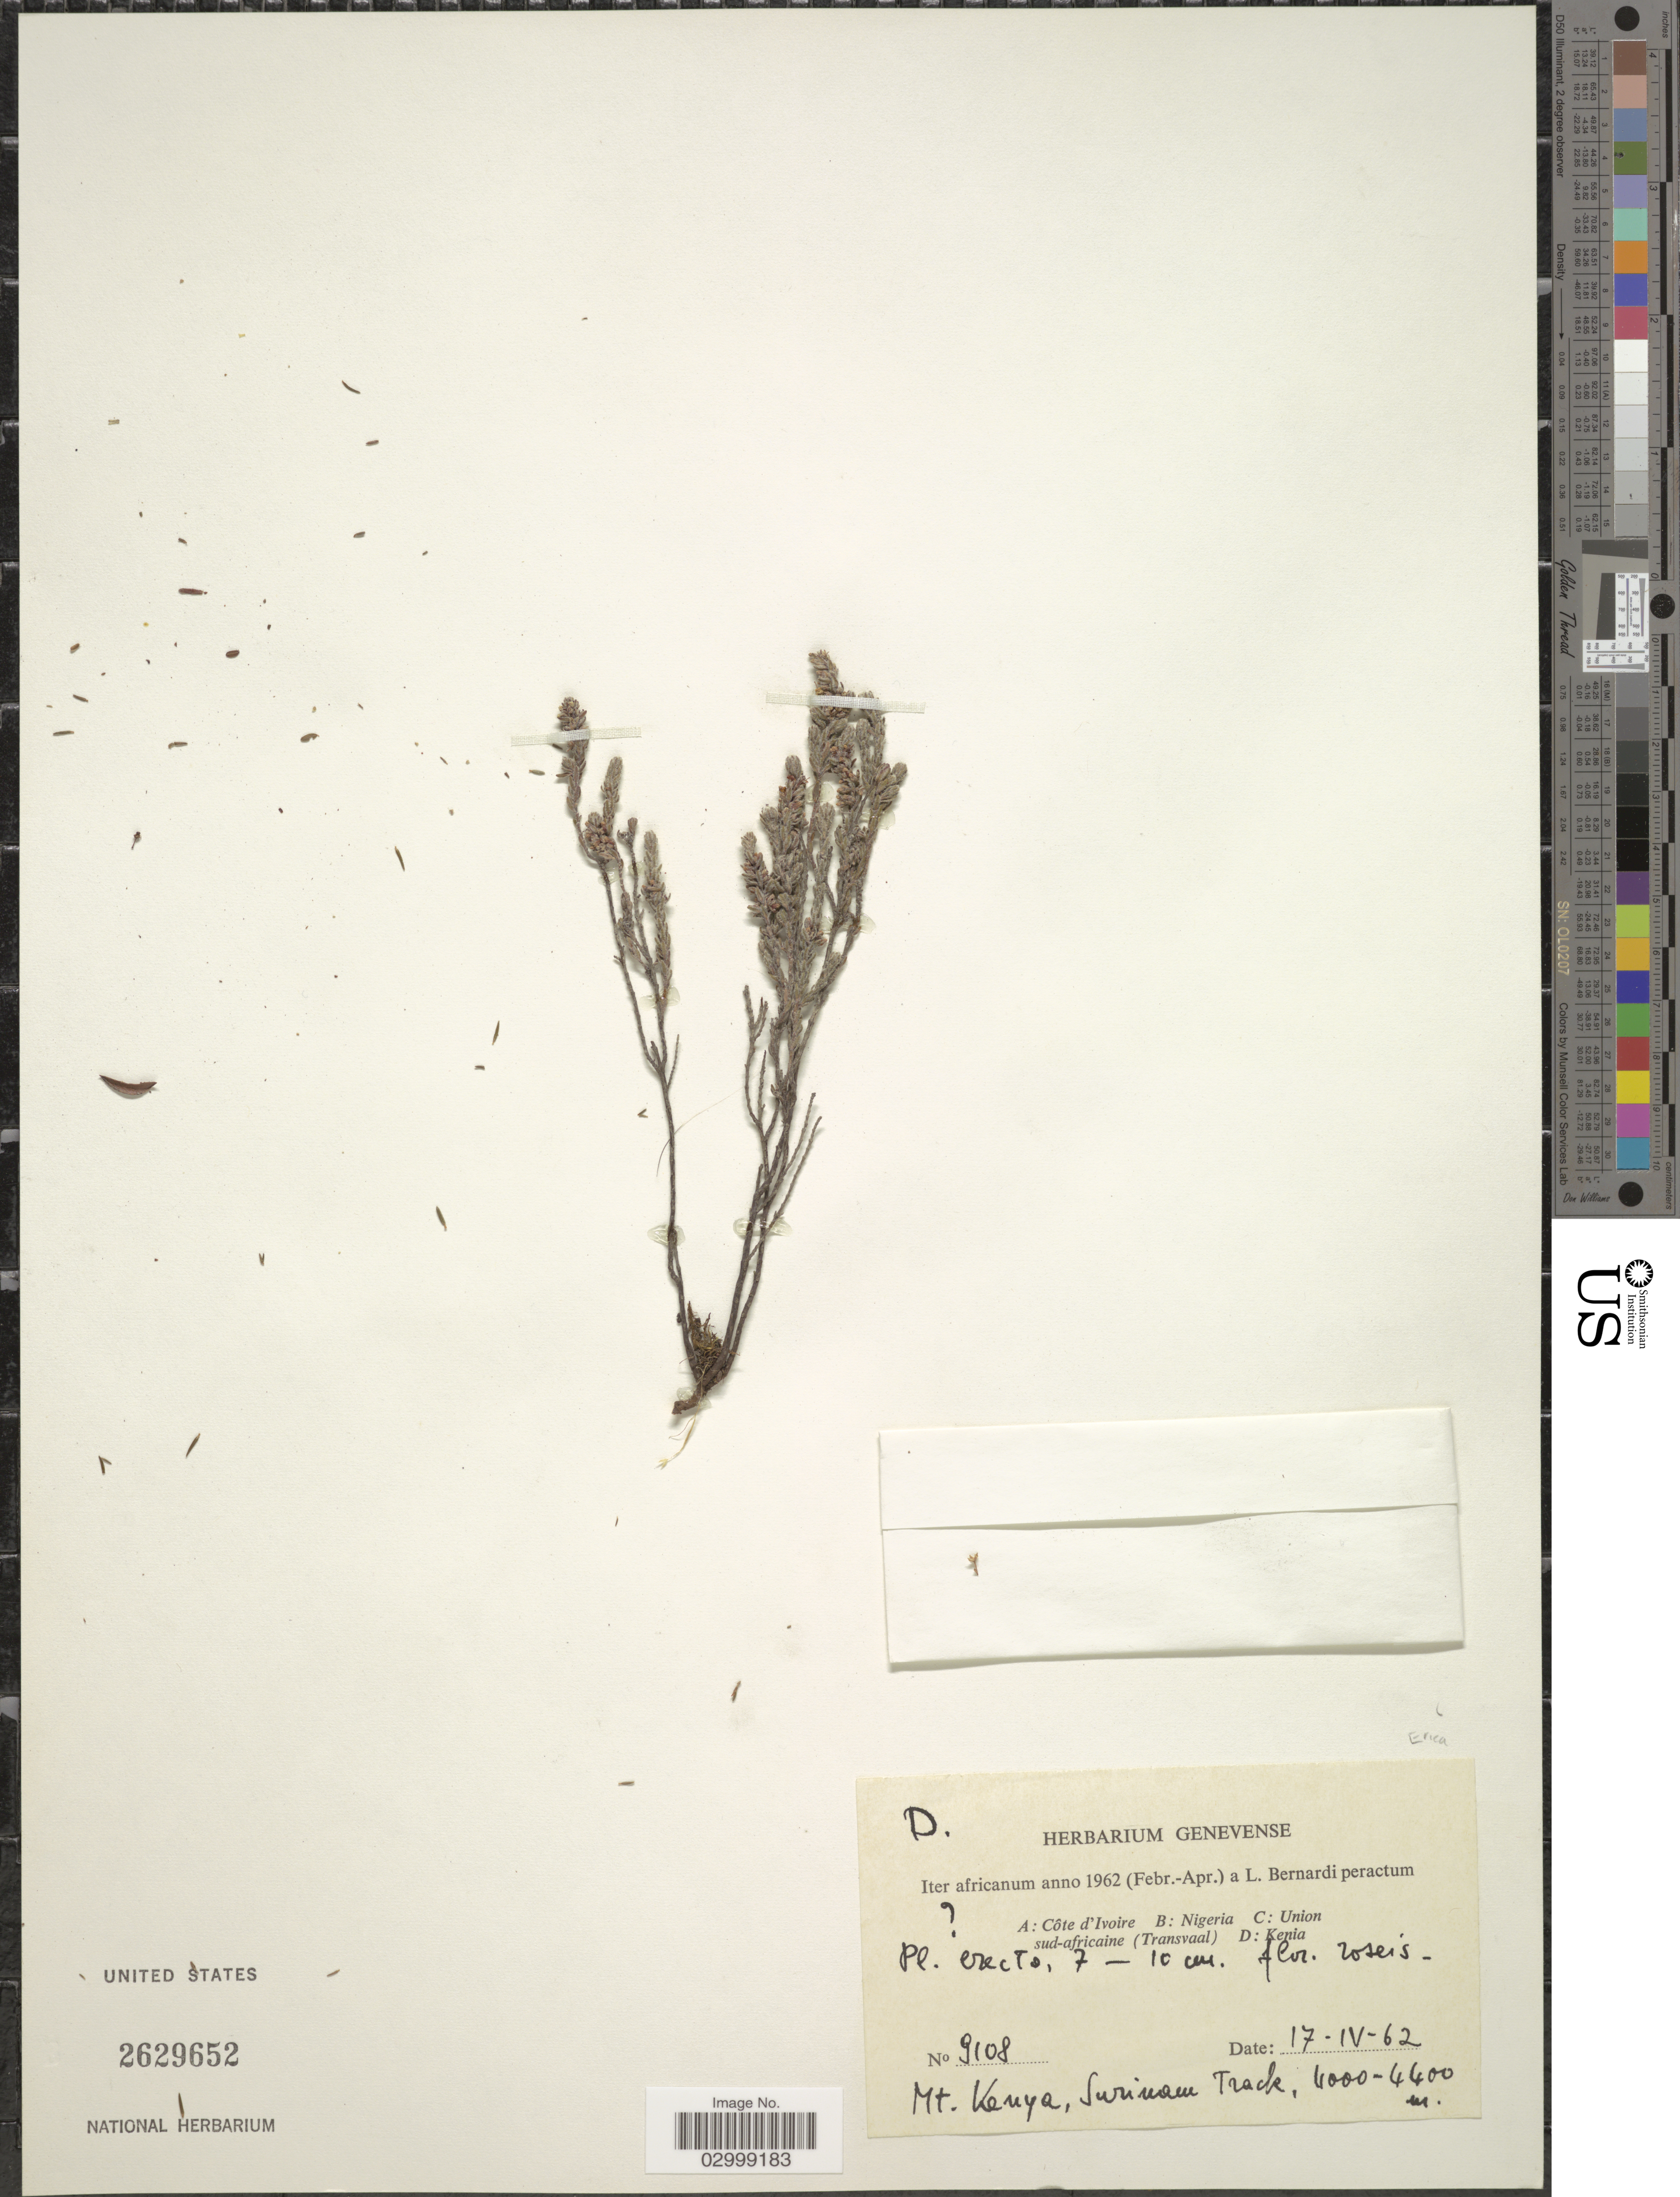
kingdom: Plantae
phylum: Tracheophyta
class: Magnoliopsida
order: Ericales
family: Ericaceae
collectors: L. Bernardi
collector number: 9108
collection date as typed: Transcribed d/m/y: 17/4/62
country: Kenya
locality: Mt. Kenya, Surinam Track, Kenia.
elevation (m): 4000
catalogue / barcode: US 2629652